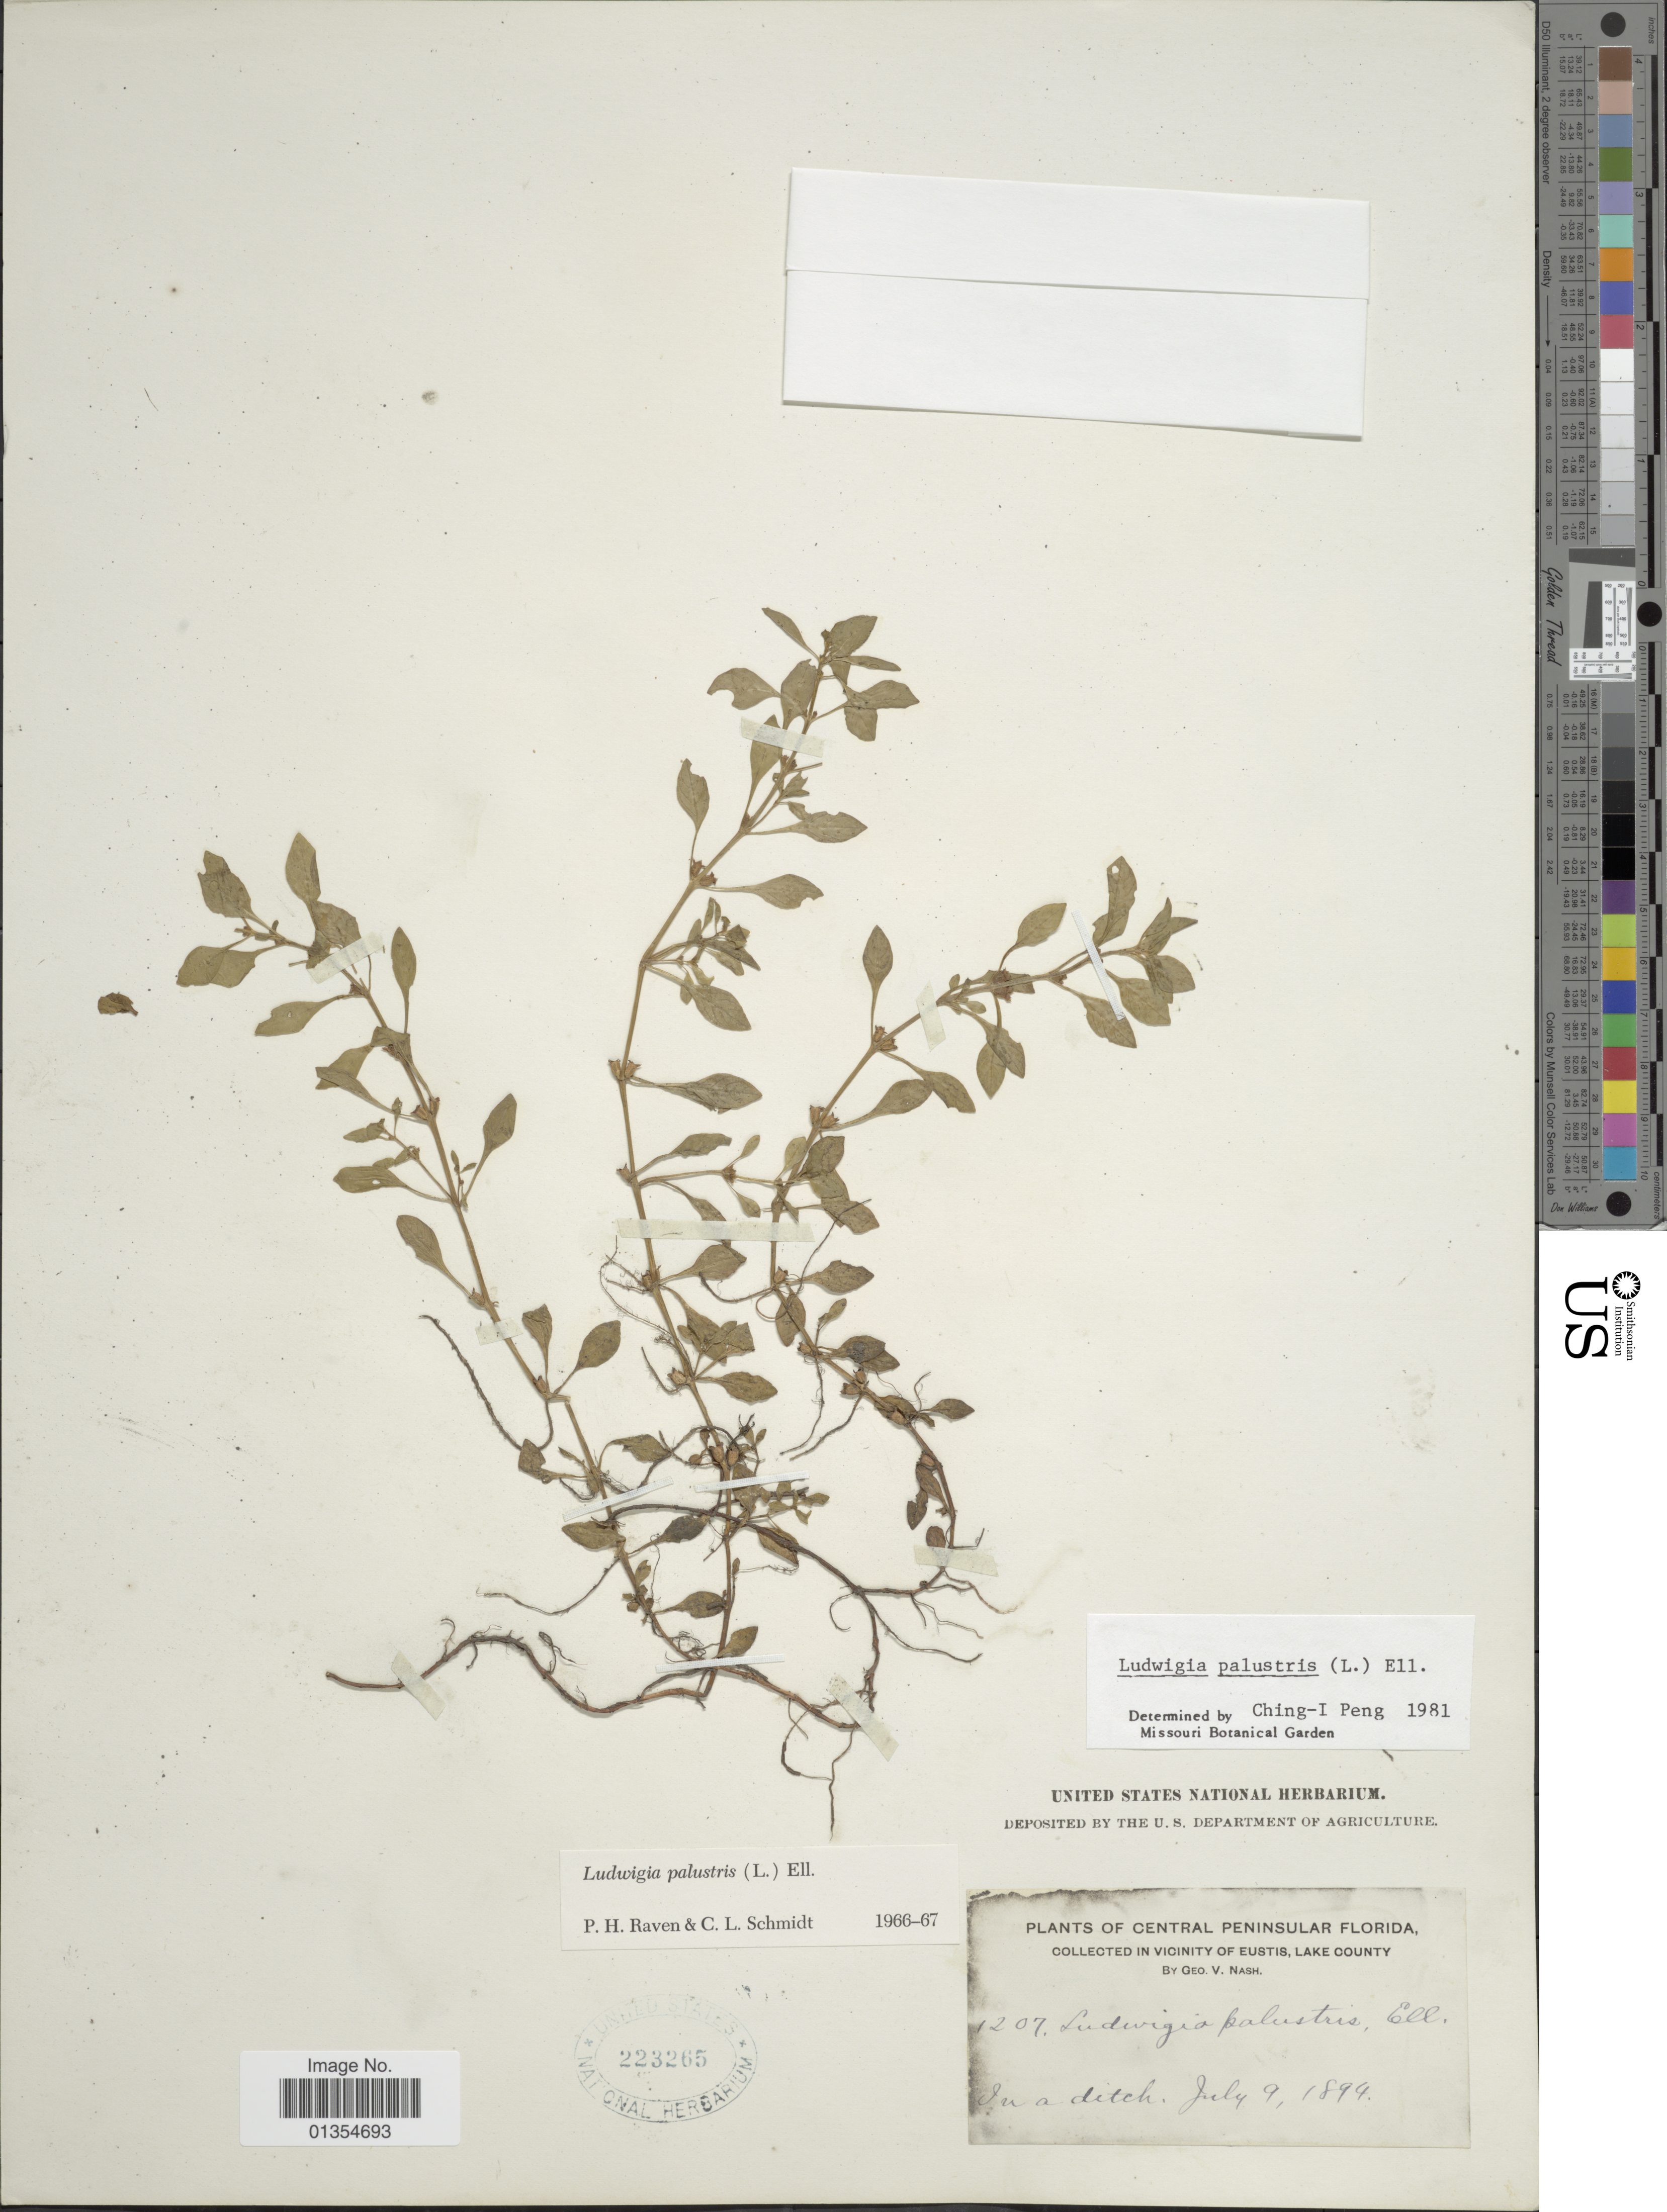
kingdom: Plantae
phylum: Tracheophyta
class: Magnoliopsida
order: Myrtales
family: Onagraceae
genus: Ludwigia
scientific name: Ludwigia palustris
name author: (L.) Elliott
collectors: G. V. Nash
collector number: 1207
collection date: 1894-07-09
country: United States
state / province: Florida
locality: Central Peninsular Florida, vicinity of Eustis, Lake County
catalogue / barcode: US 223265